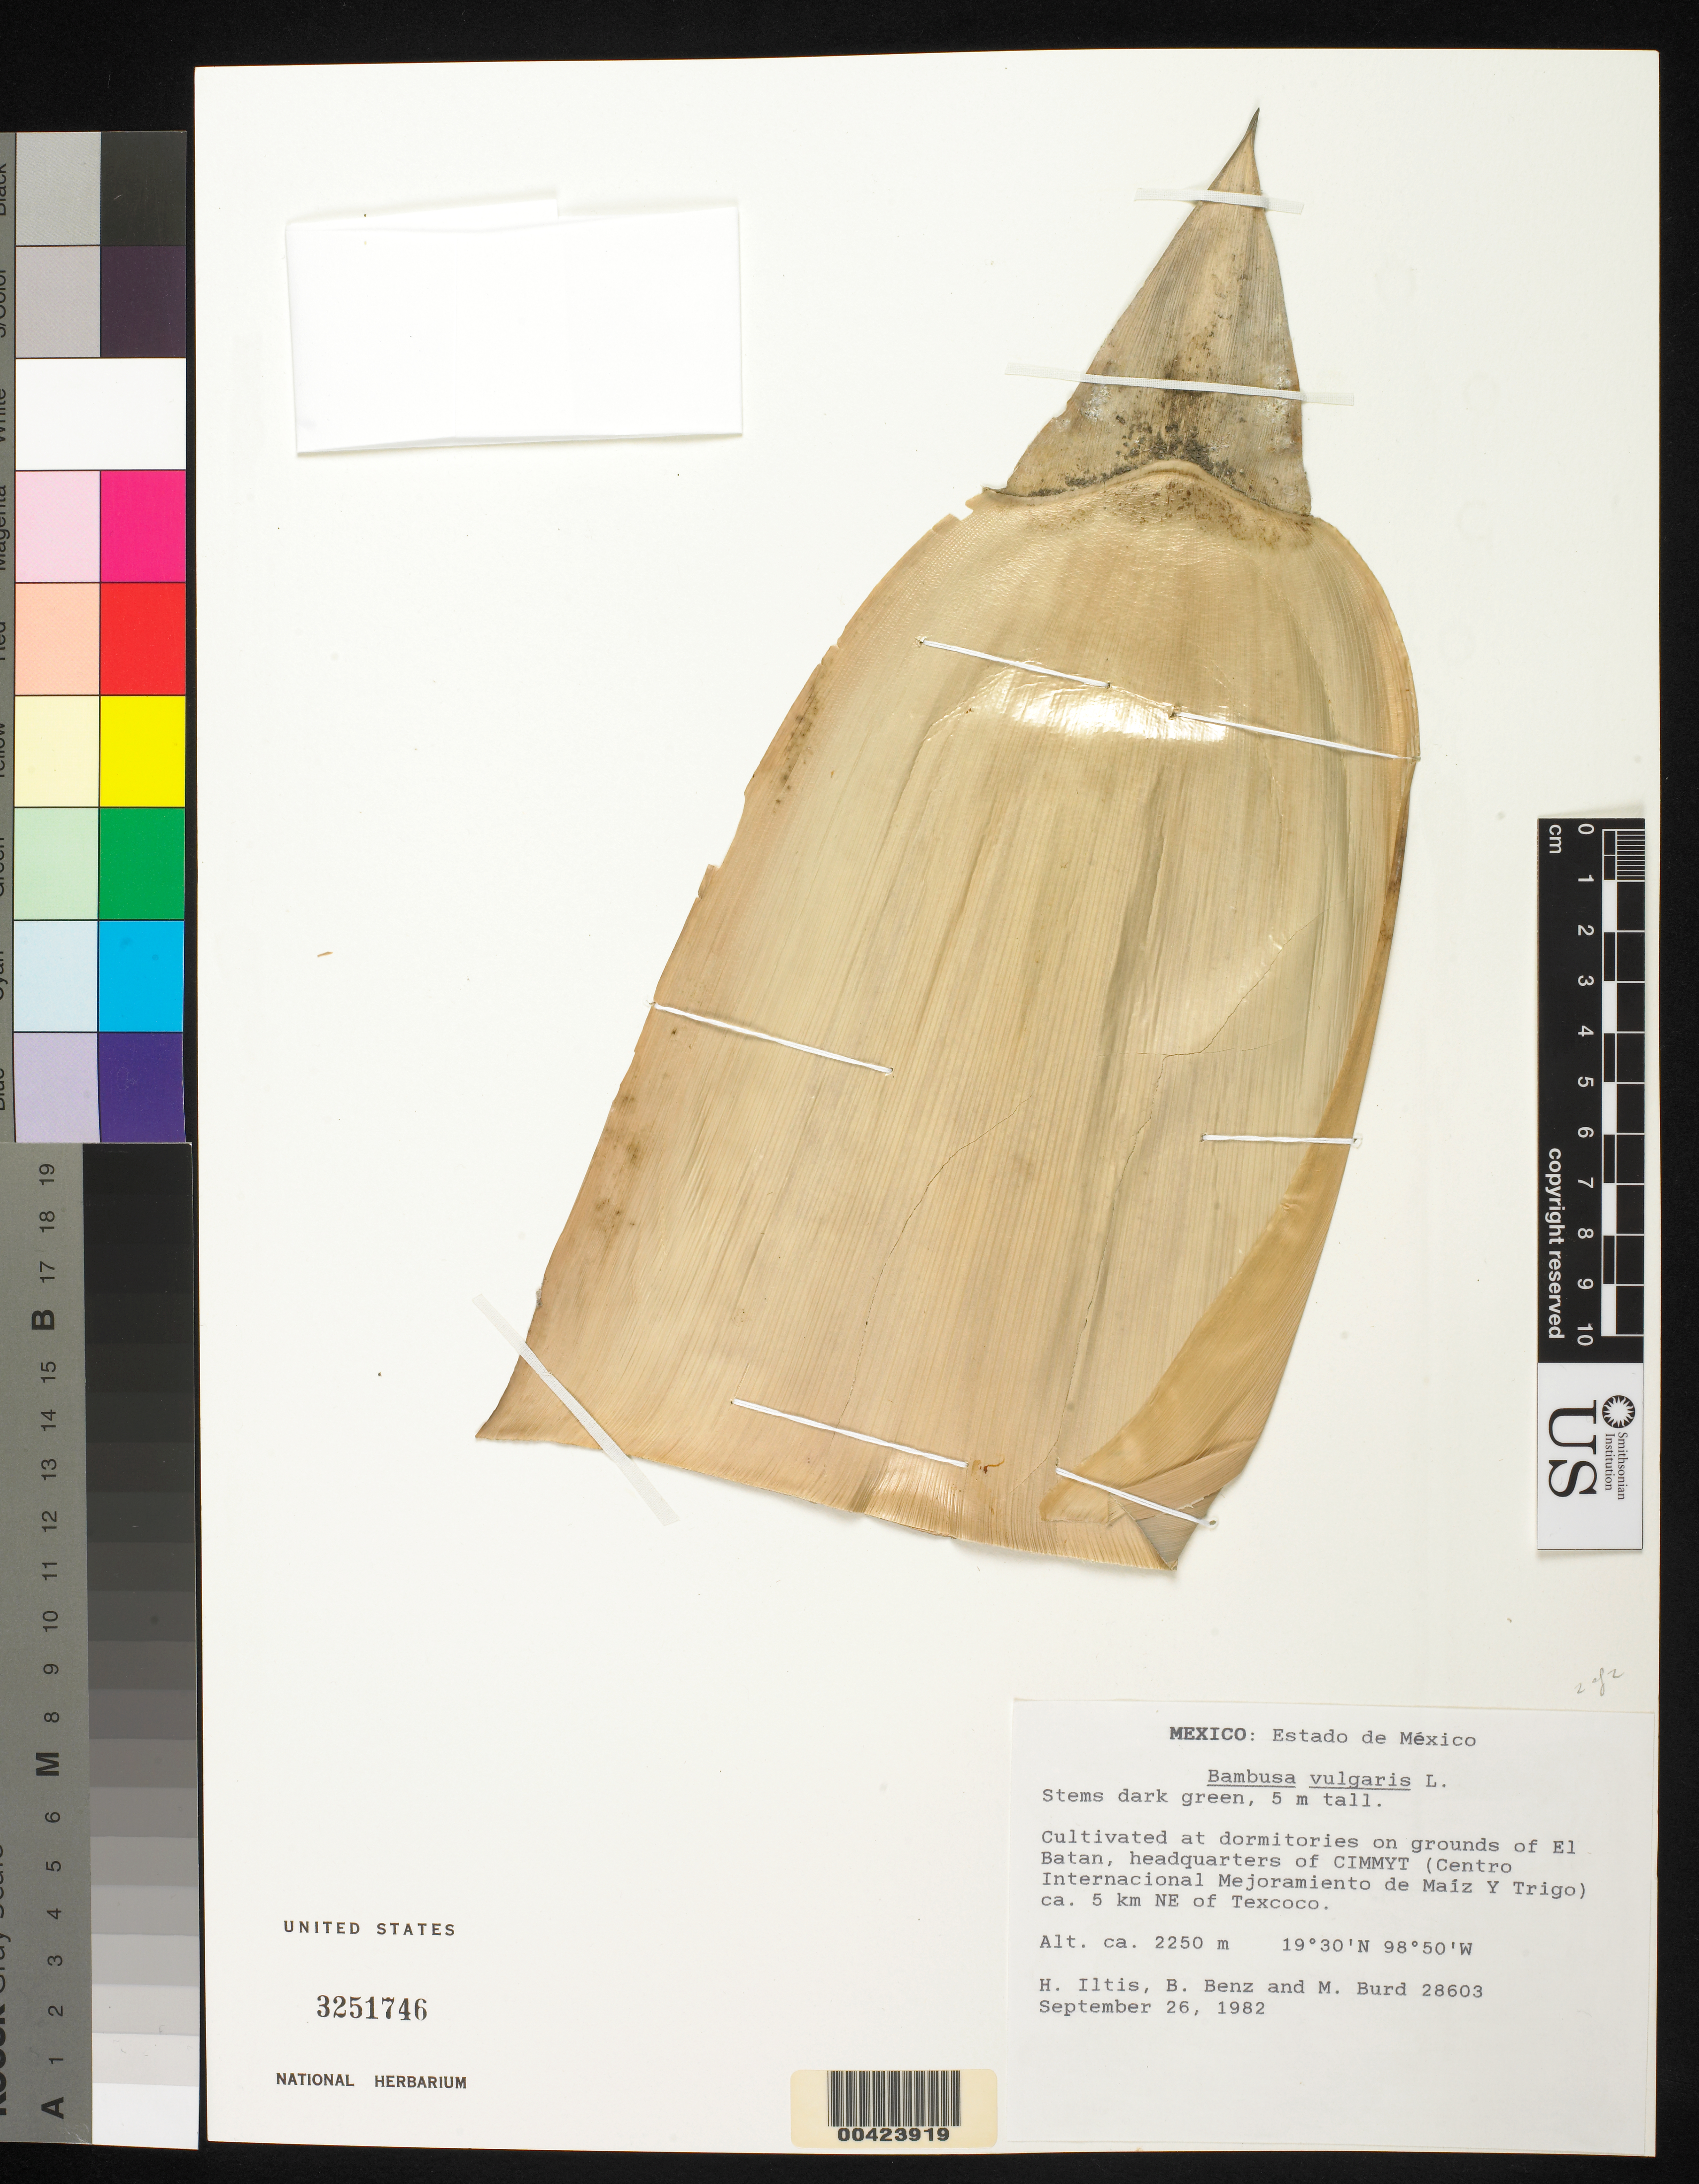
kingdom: Plantae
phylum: Tracheophyta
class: Liliopsida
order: Poales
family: Poaceae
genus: Bambusa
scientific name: Bambusa vulgaris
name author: Schrad. ex J.C. Wendl.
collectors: H. H. Iltis, B. F. Benz & M. Burd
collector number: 28603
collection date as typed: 26 Sep 1982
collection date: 1982-09-26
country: Mexico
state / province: México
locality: Grounds of El Batan, headquarters of CIMMYT; 5 km NE of Texcoco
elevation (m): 2250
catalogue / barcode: US 3251746